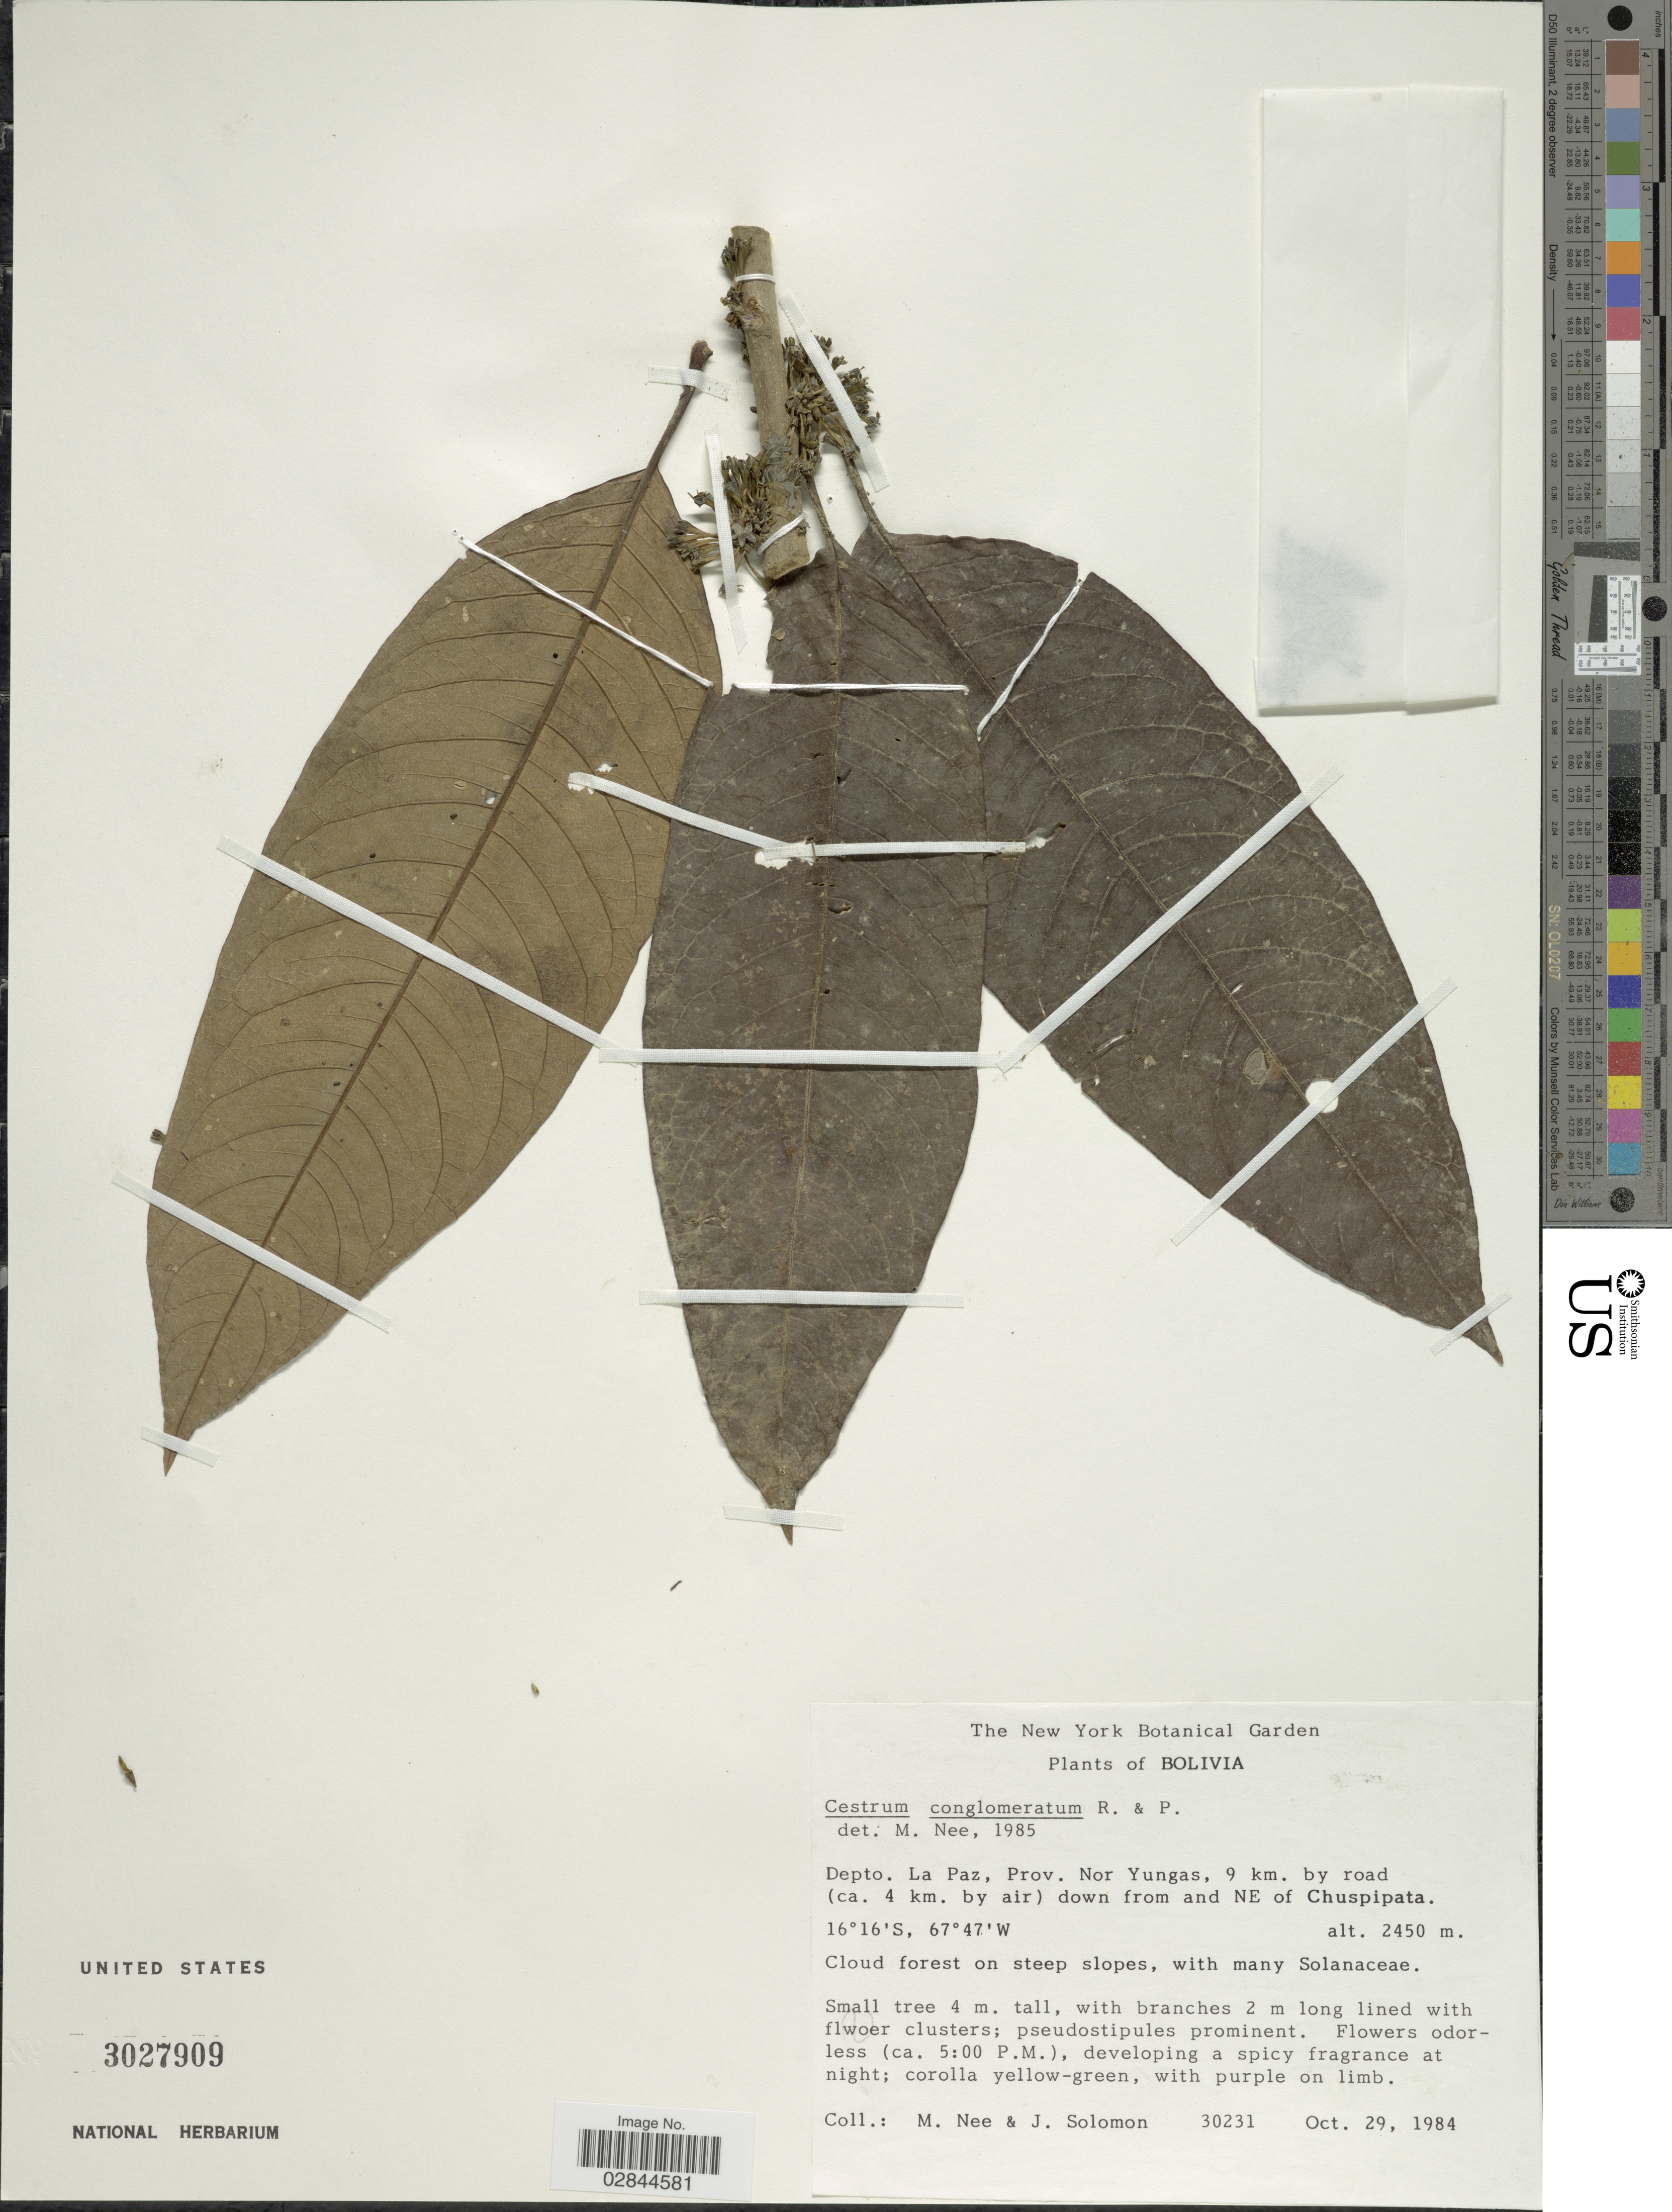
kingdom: Plantae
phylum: Tracheophyta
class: Magnoliopsida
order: Solanales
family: Solanaceae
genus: Cestrum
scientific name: Cestrum conglomeratum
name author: Ruiz & Pav.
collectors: M. Nee & J. Solomon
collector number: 30231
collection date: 1984-10-29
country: Bolivia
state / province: La Paz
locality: Depto. La Paz, Prov. Nor Yungas, 9 km. by road (ca. 4 km. by air) down from and NE of Chuspipata.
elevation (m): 2450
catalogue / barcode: US 3027909